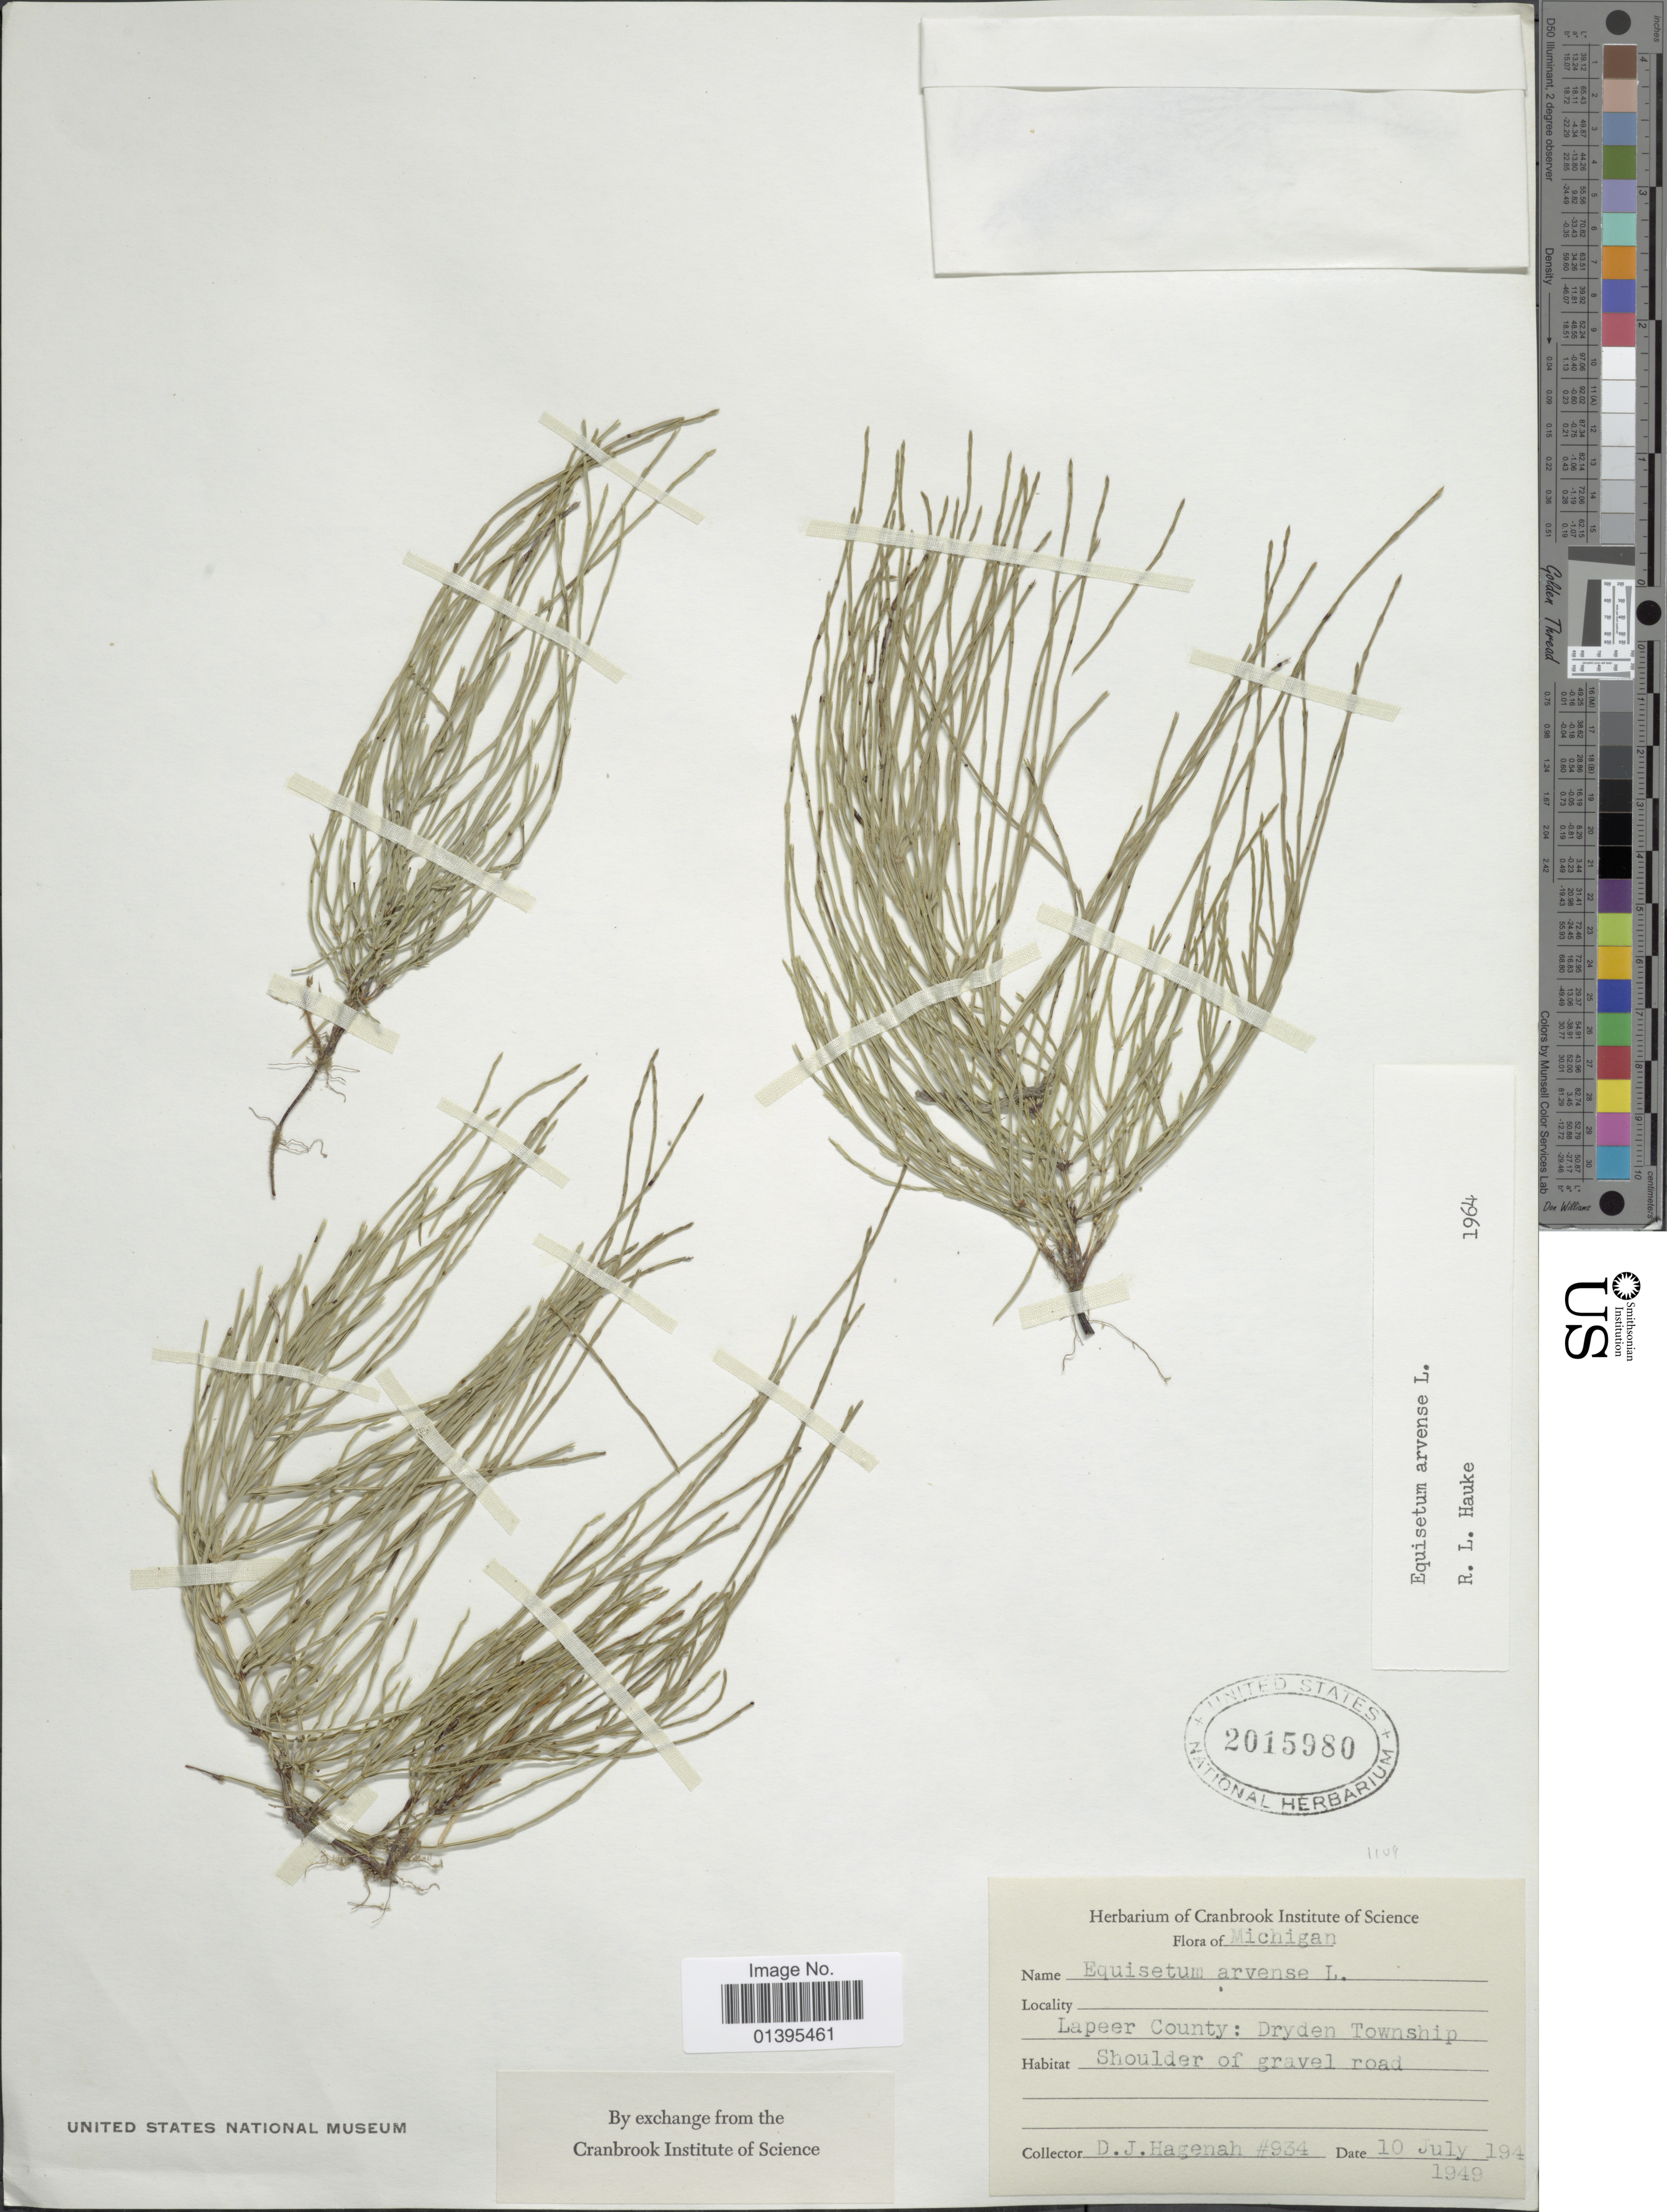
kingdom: Plantae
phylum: Tracheophyta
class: Polypodiopsida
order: Equisetales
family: Equisetaceae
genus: Equisetum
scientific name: Equisetum arvense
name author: L.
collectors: D. Hagenah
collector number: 934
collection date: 1949-07-10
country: United States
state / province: Michigan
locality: Lapeer County: Dryden Township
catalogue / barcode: US 2015980